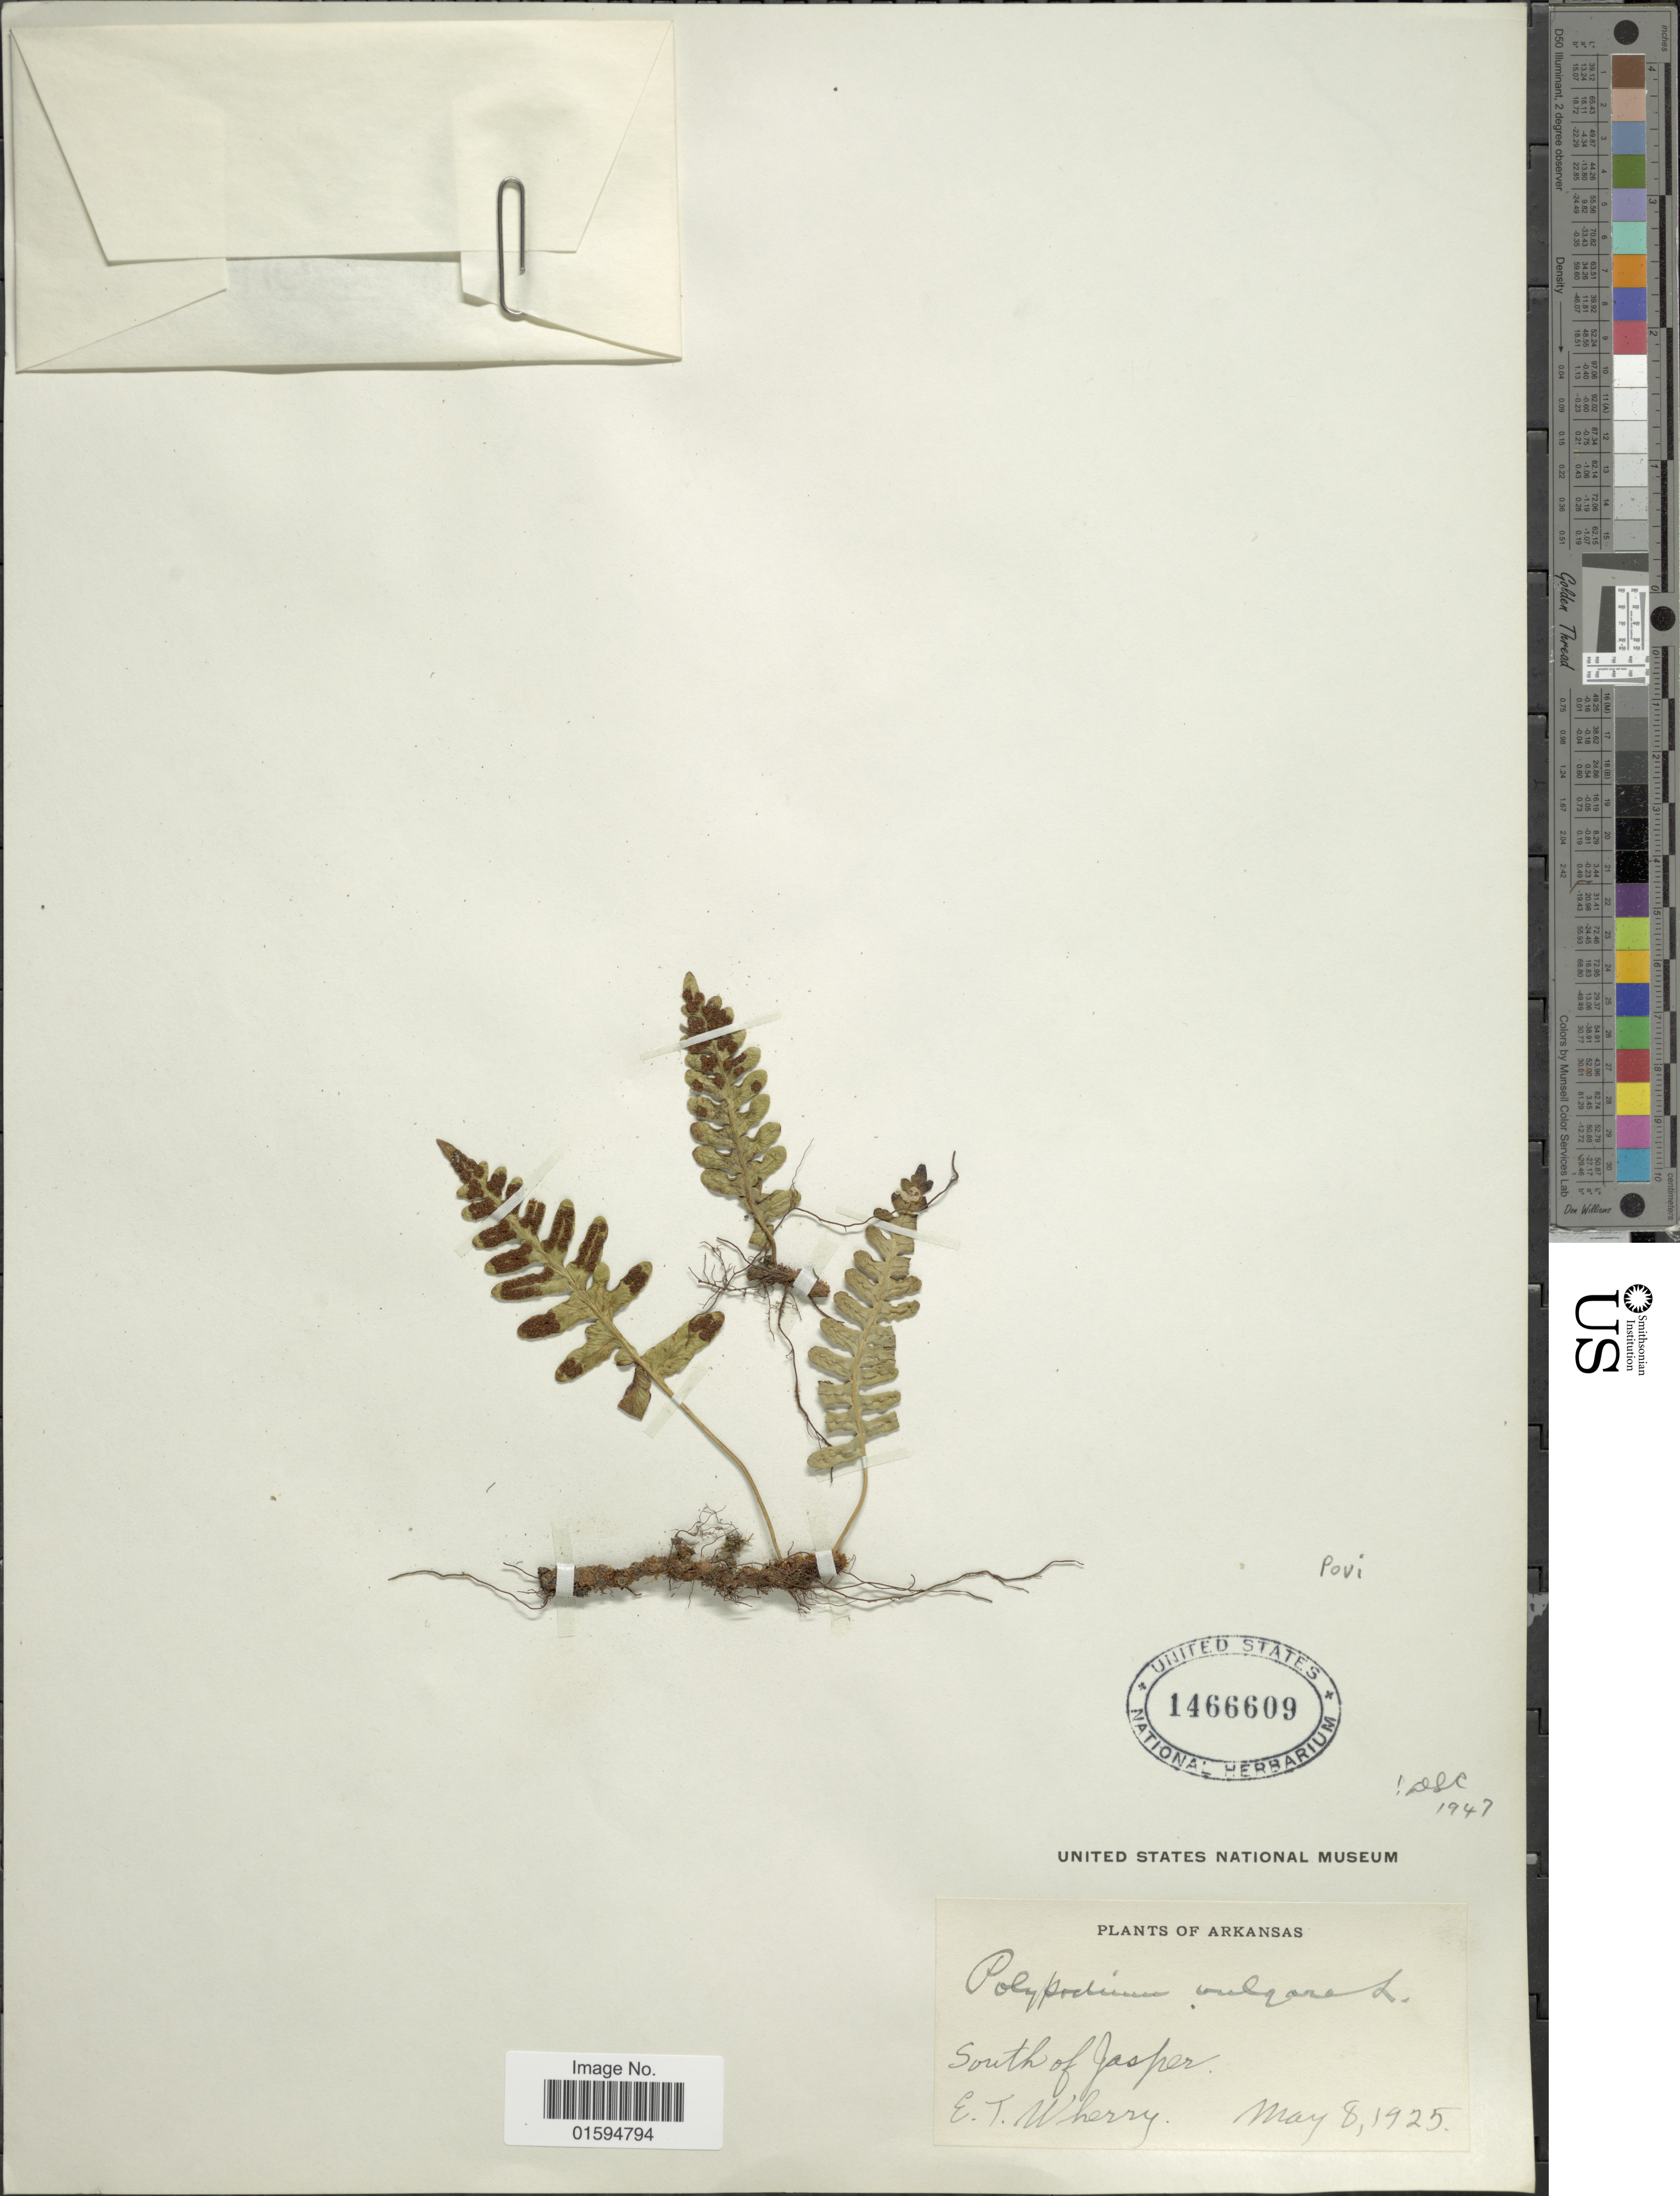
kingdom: Plantae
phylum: Tracheophyta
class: Polypodiopsida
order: Polypodiales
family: Polypodiaceae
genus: Polypodium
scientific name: Polypodium virginianum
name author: L.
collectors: E. T. Wherry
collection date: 1925-05-08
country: United States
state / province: Arkansas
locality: South of Jasper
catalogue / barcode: US 1466609